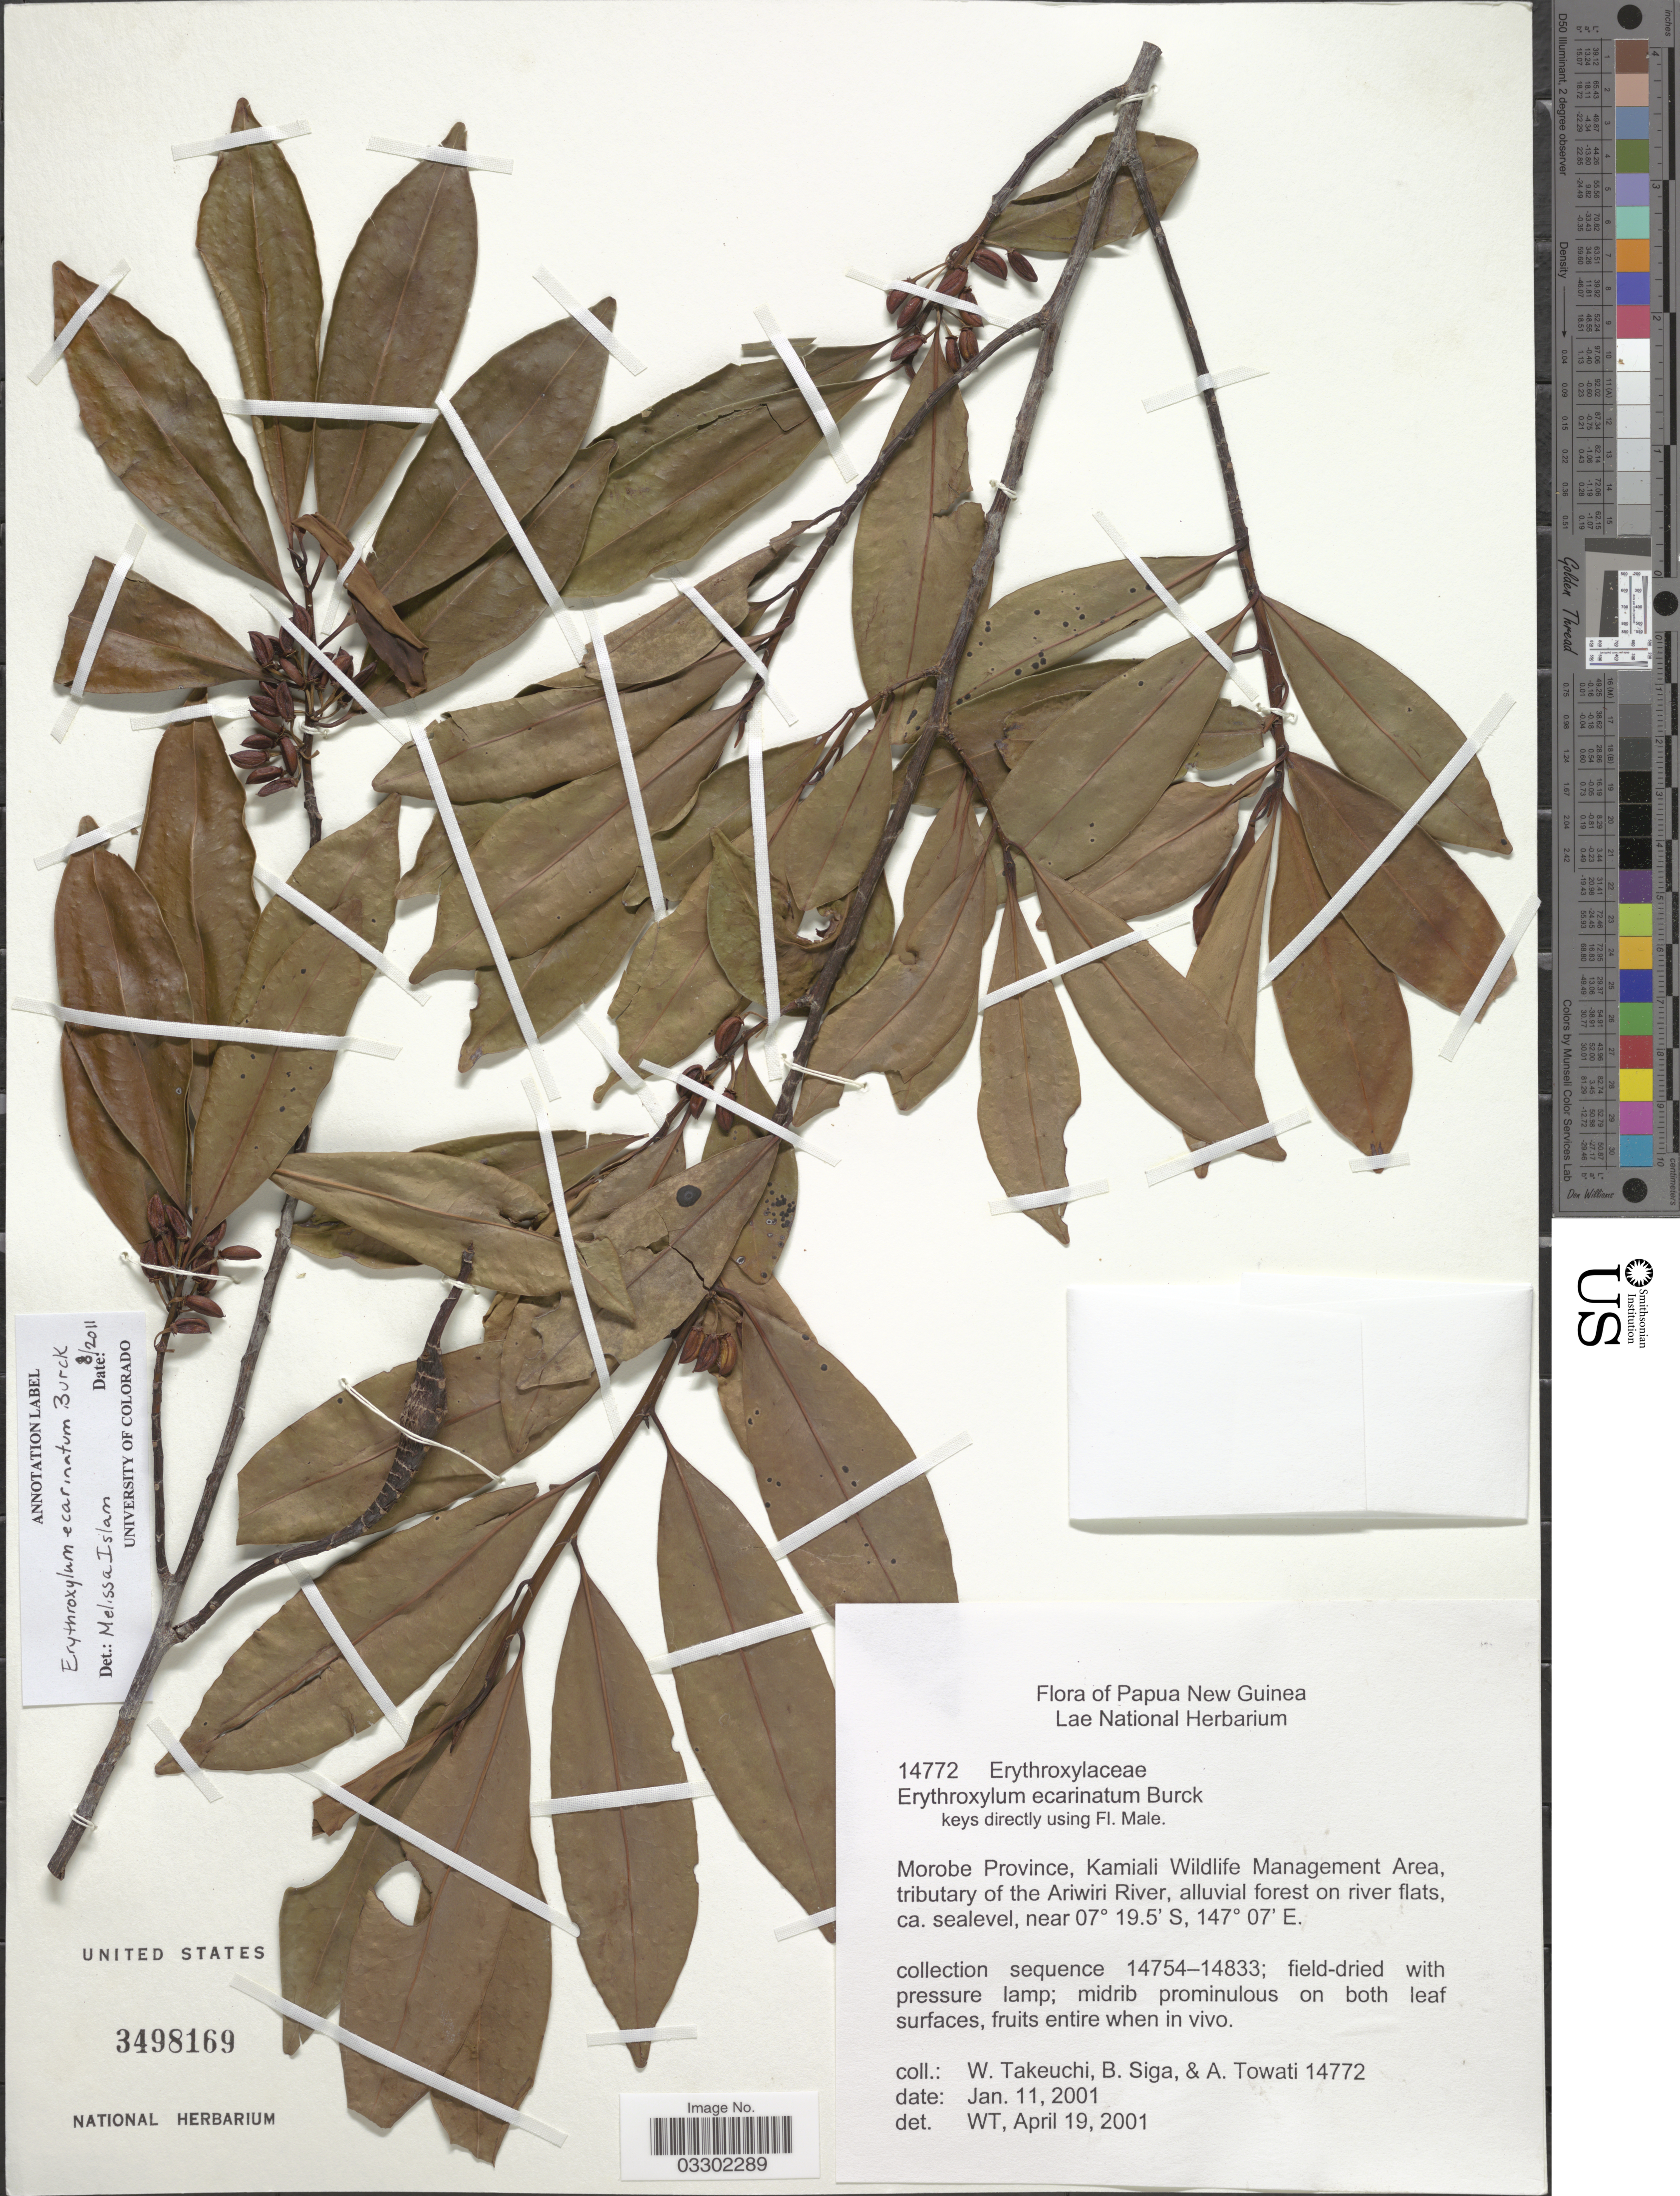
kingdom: Plantae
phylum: Tracheophyta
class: Magnoliopsida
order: Malpighiales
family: Erythroxylaceae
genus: Erythroxylum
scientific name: Erythroxylum ecarinatum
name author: Hochr.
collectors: W. Takeuchi, B. Siga & A. Towati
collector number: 14772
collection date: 2001-01-11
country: Papua New Guinea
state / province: Morobe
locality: Kamiali Wildlife Management Area, tributary of the Ariwiri River.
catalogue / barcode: US 3498169